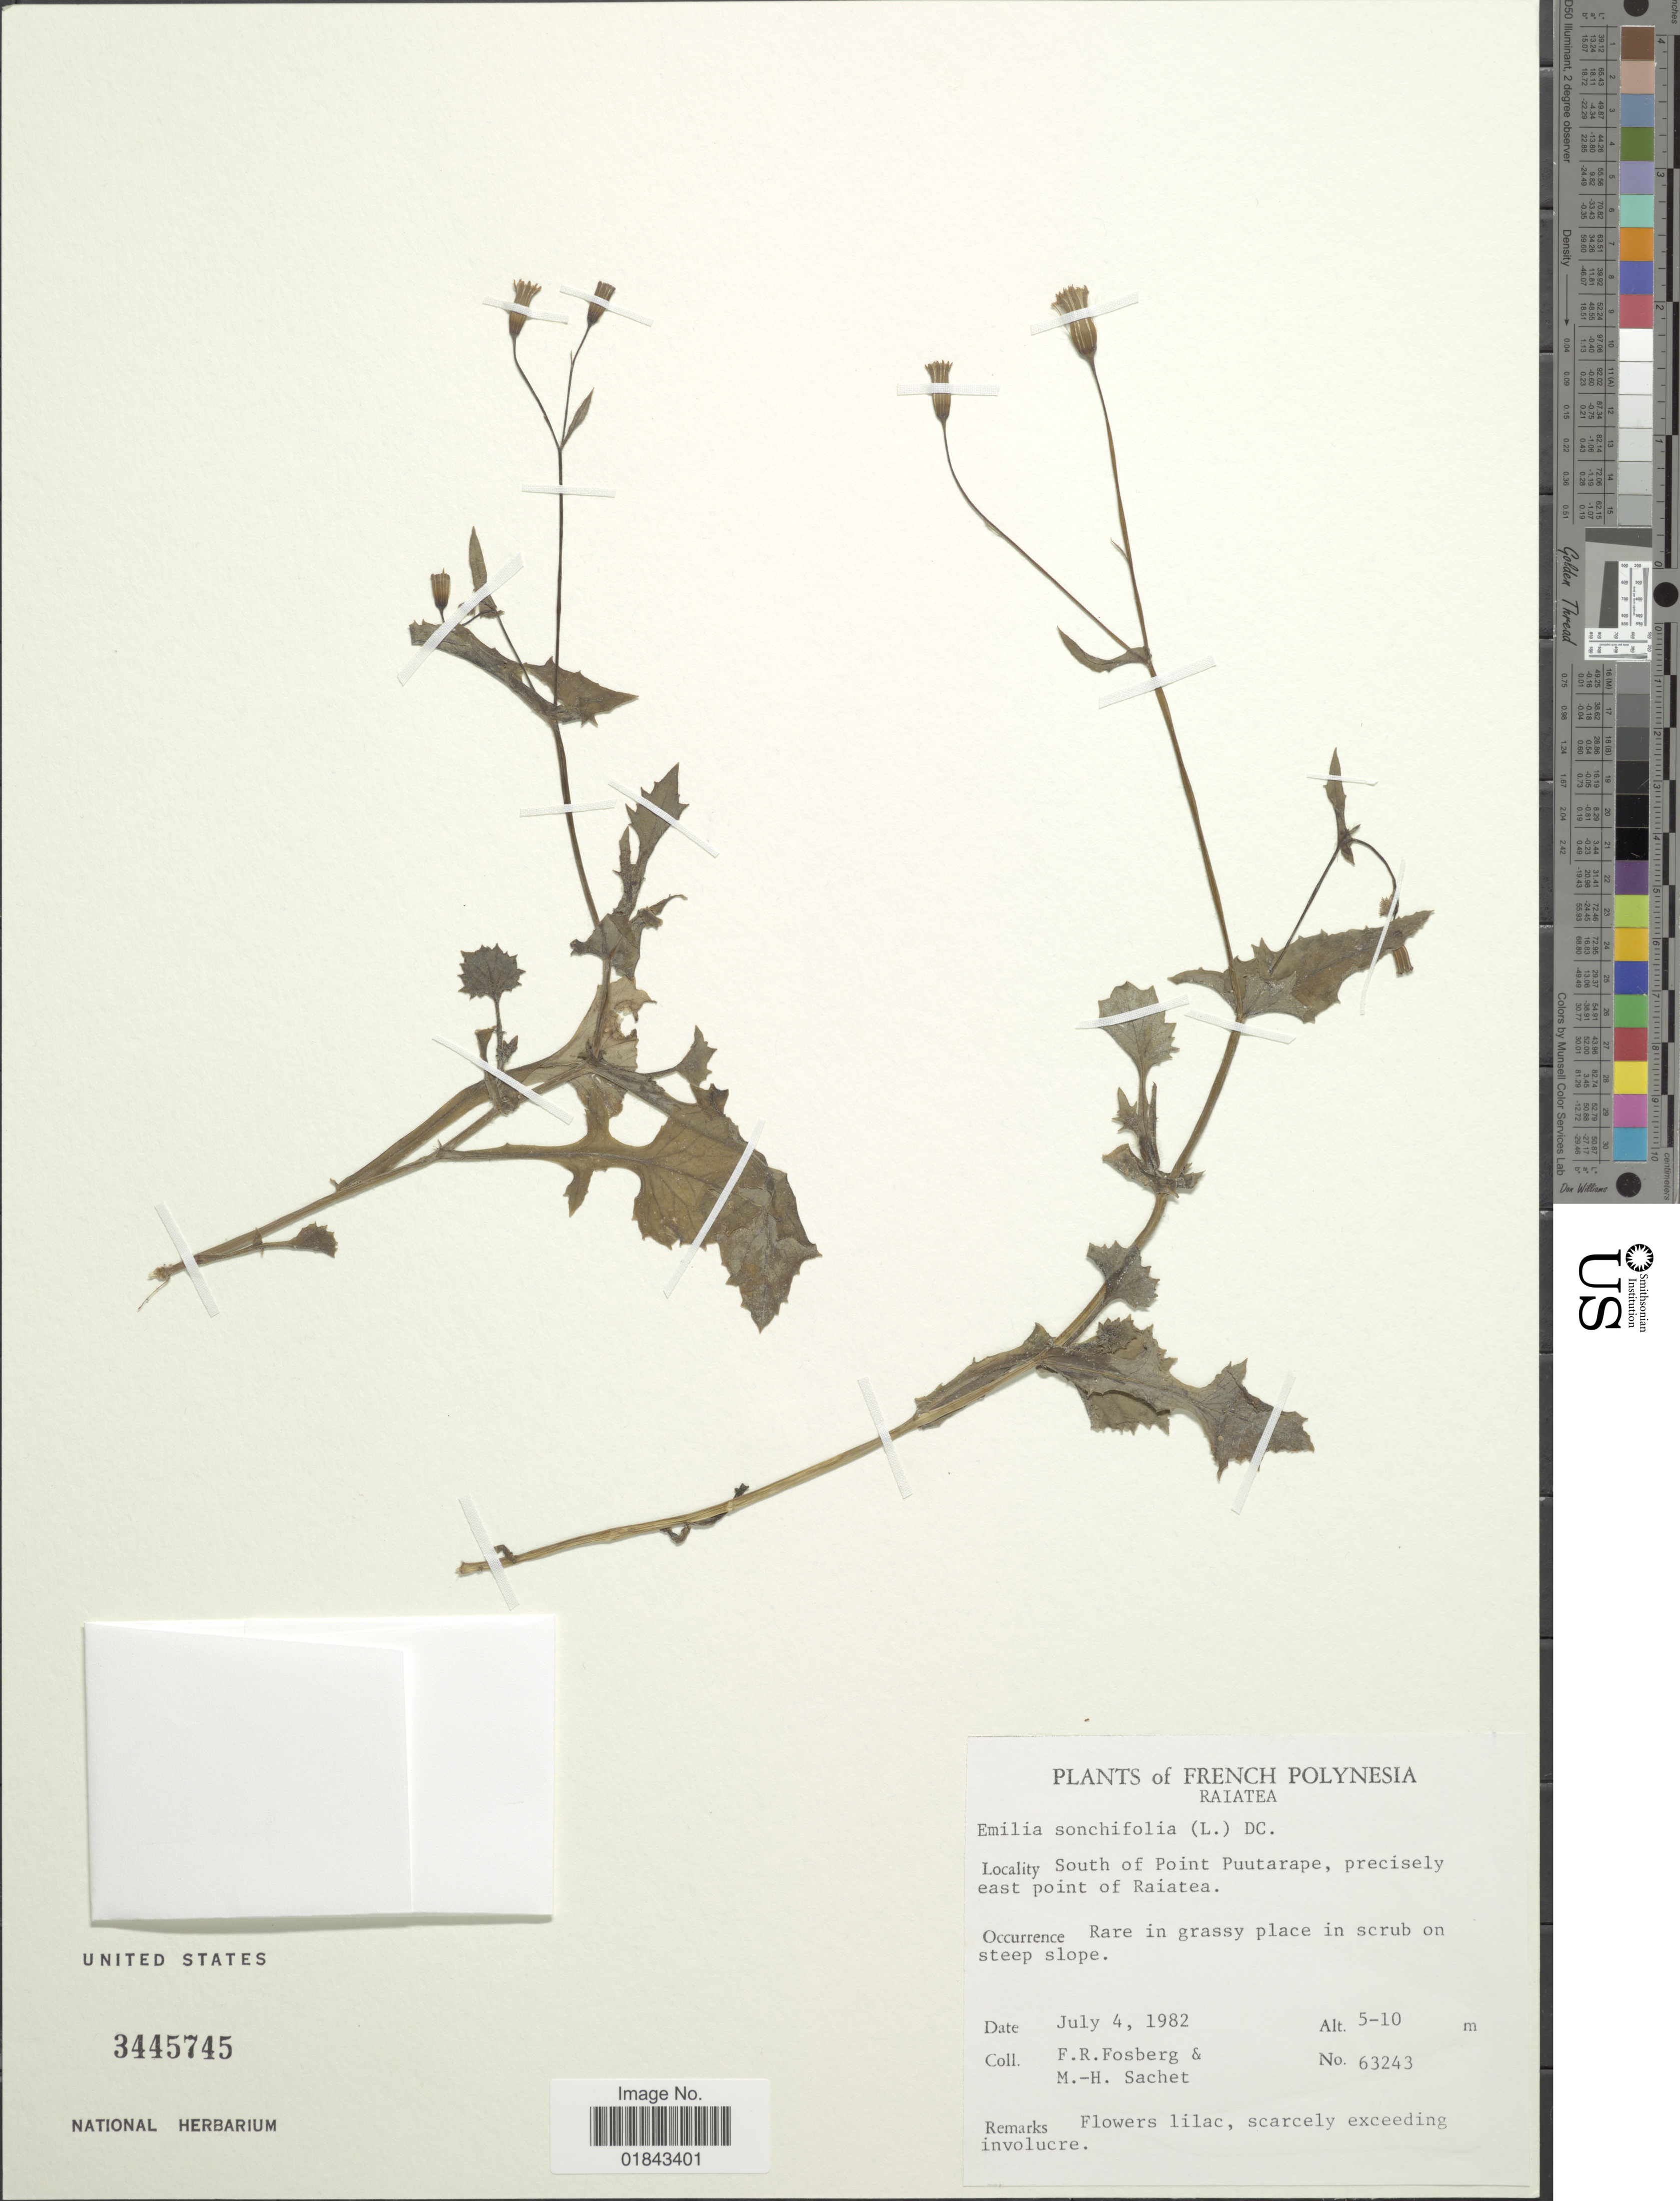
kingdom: Plantae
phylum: Tracheophyta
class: Magnoliopsida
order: Asterales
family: Asteraceae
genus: Emilia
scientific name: Emilia sonchifolia var. sonchifolia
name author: (L.) DC.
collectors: F. R. Fosberg & M.-H. Sachet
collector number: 63243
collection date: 1982-07-04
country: French Polynesia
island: Raiatea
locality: Society Islands, Raiatea, South of Point Puutarape, precisely east point of Raiatea.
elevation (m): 5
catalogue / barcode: US 3445745